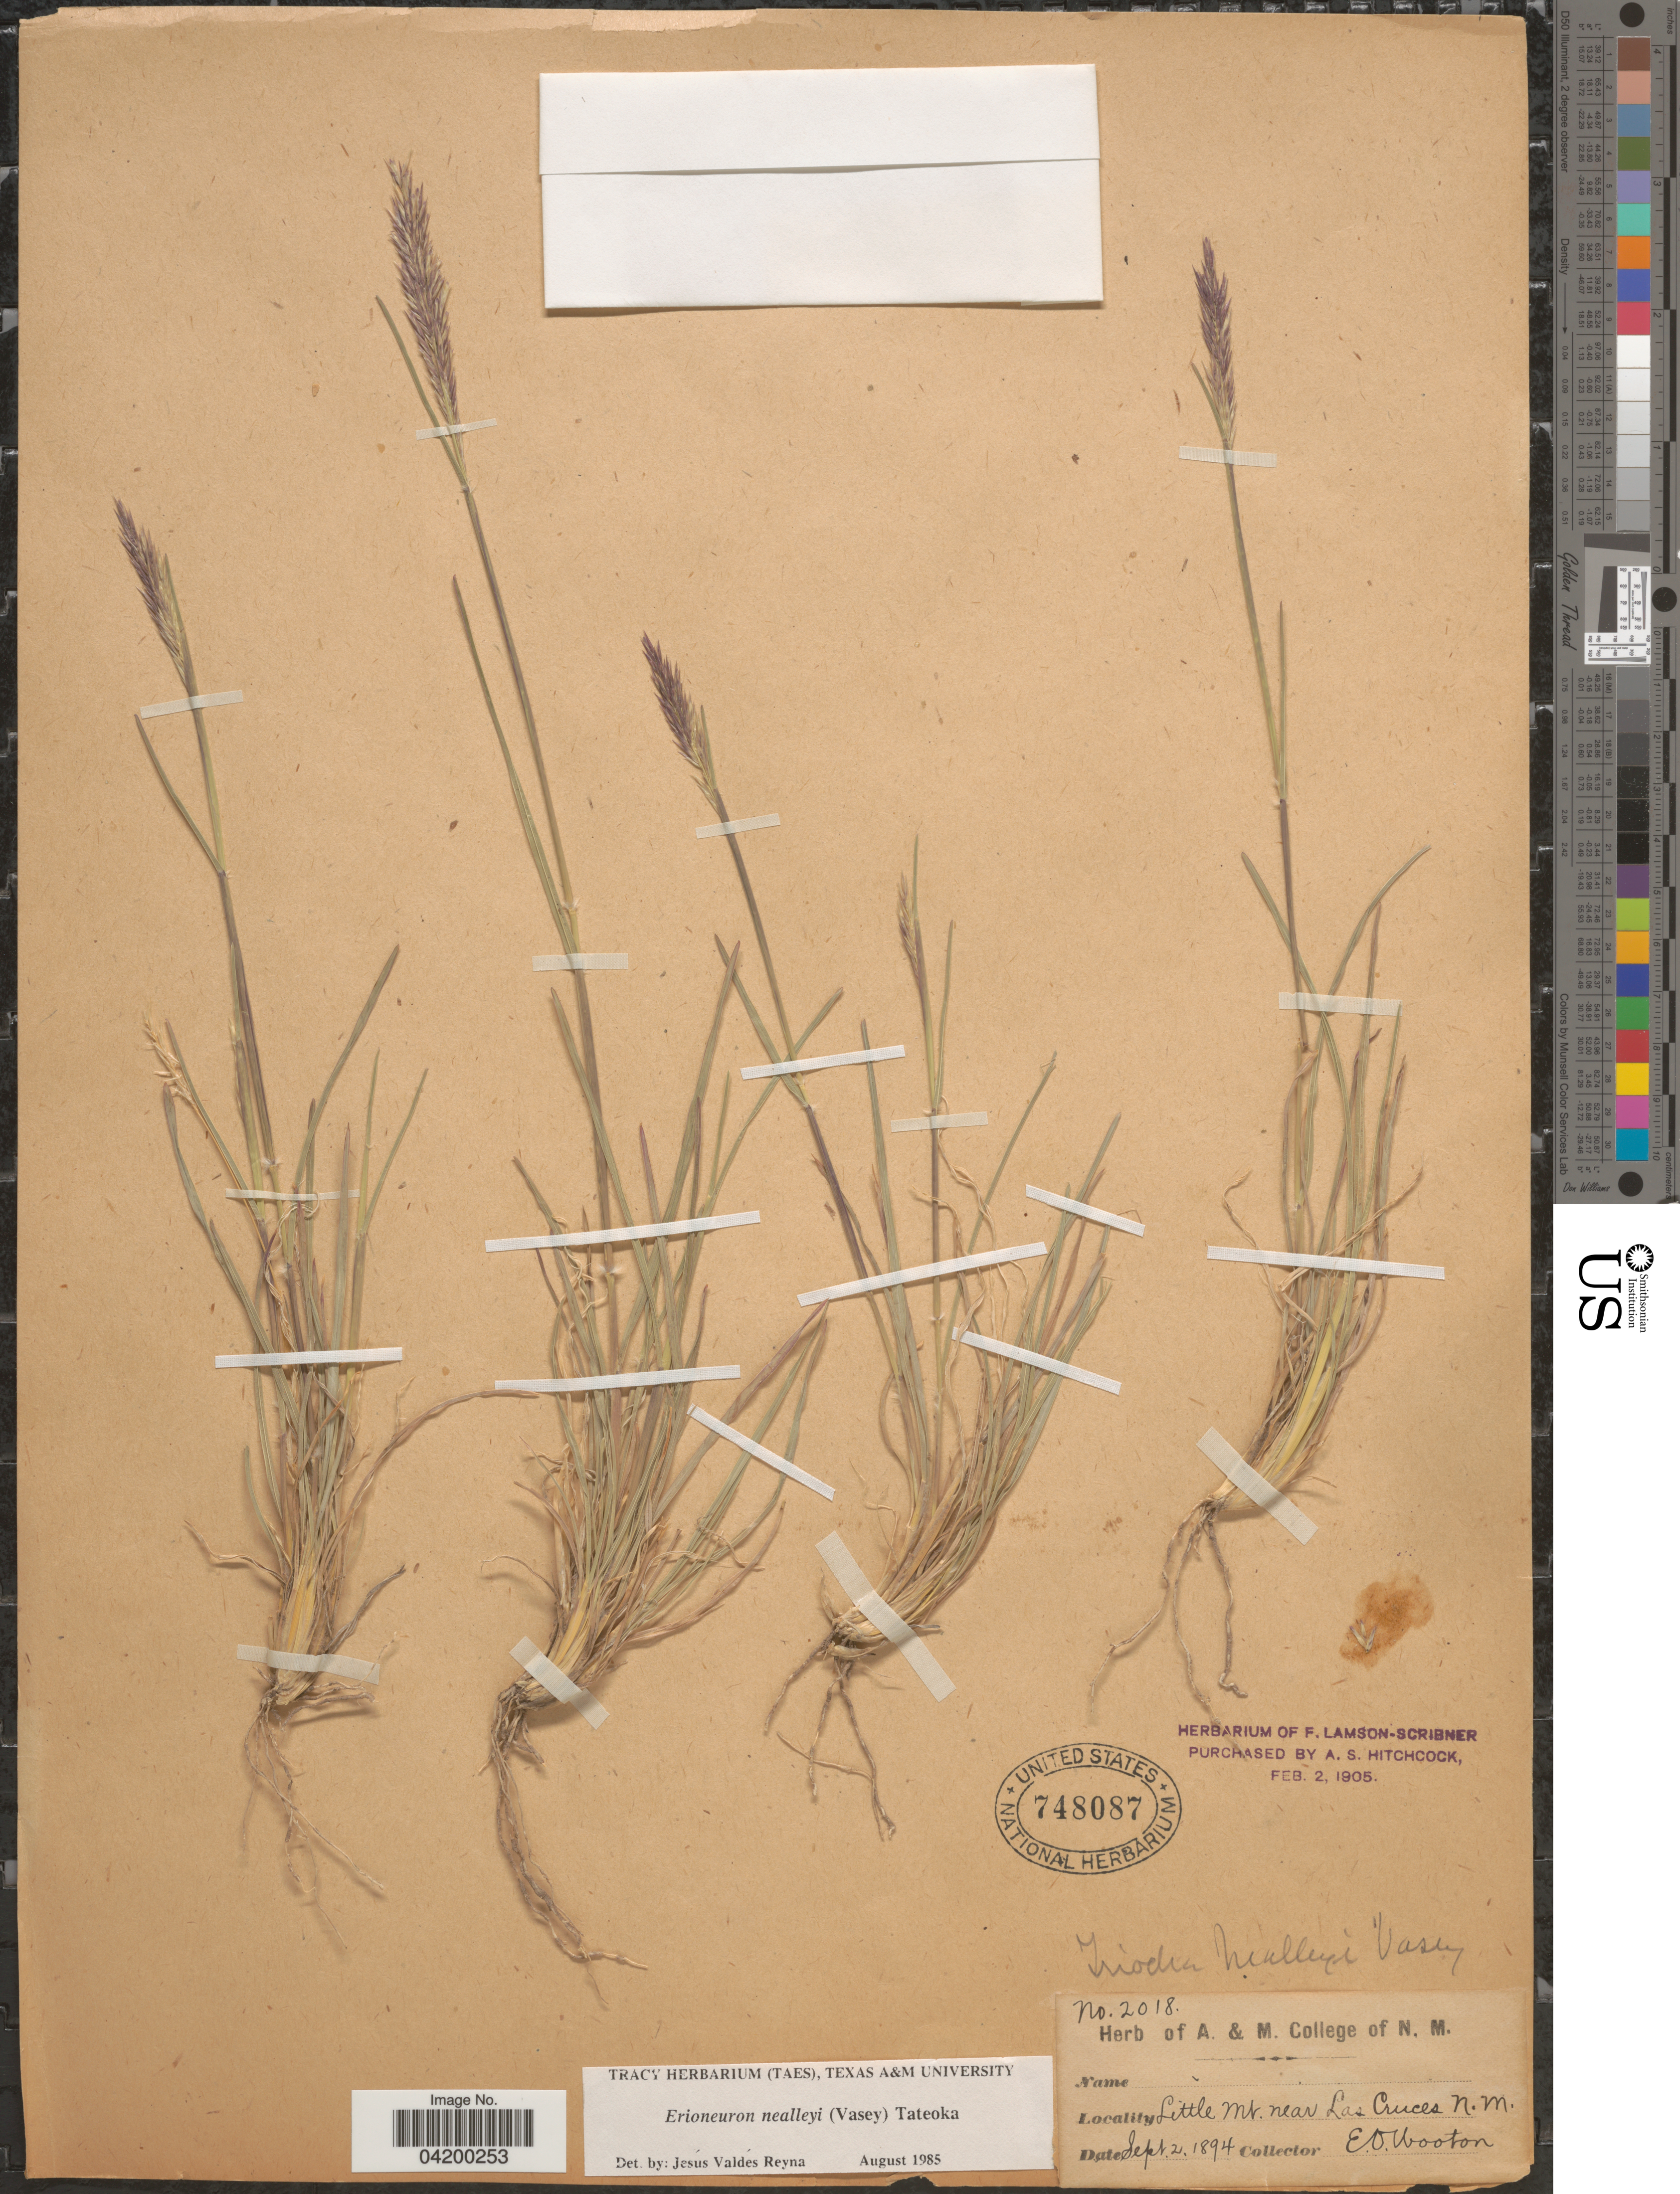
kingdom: Plantae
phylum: Tracheophyta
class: Liliopsida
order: Poales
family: Poaceae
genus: Erioneuron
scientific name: Erioneuron nealleyi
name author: (Vasey) Tateoka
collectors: E. O. Wooton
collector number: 2018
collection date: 1894-09-02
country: United States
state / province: New Mexico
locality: Little Mt. near Las Cruces.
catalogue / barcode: US 748087